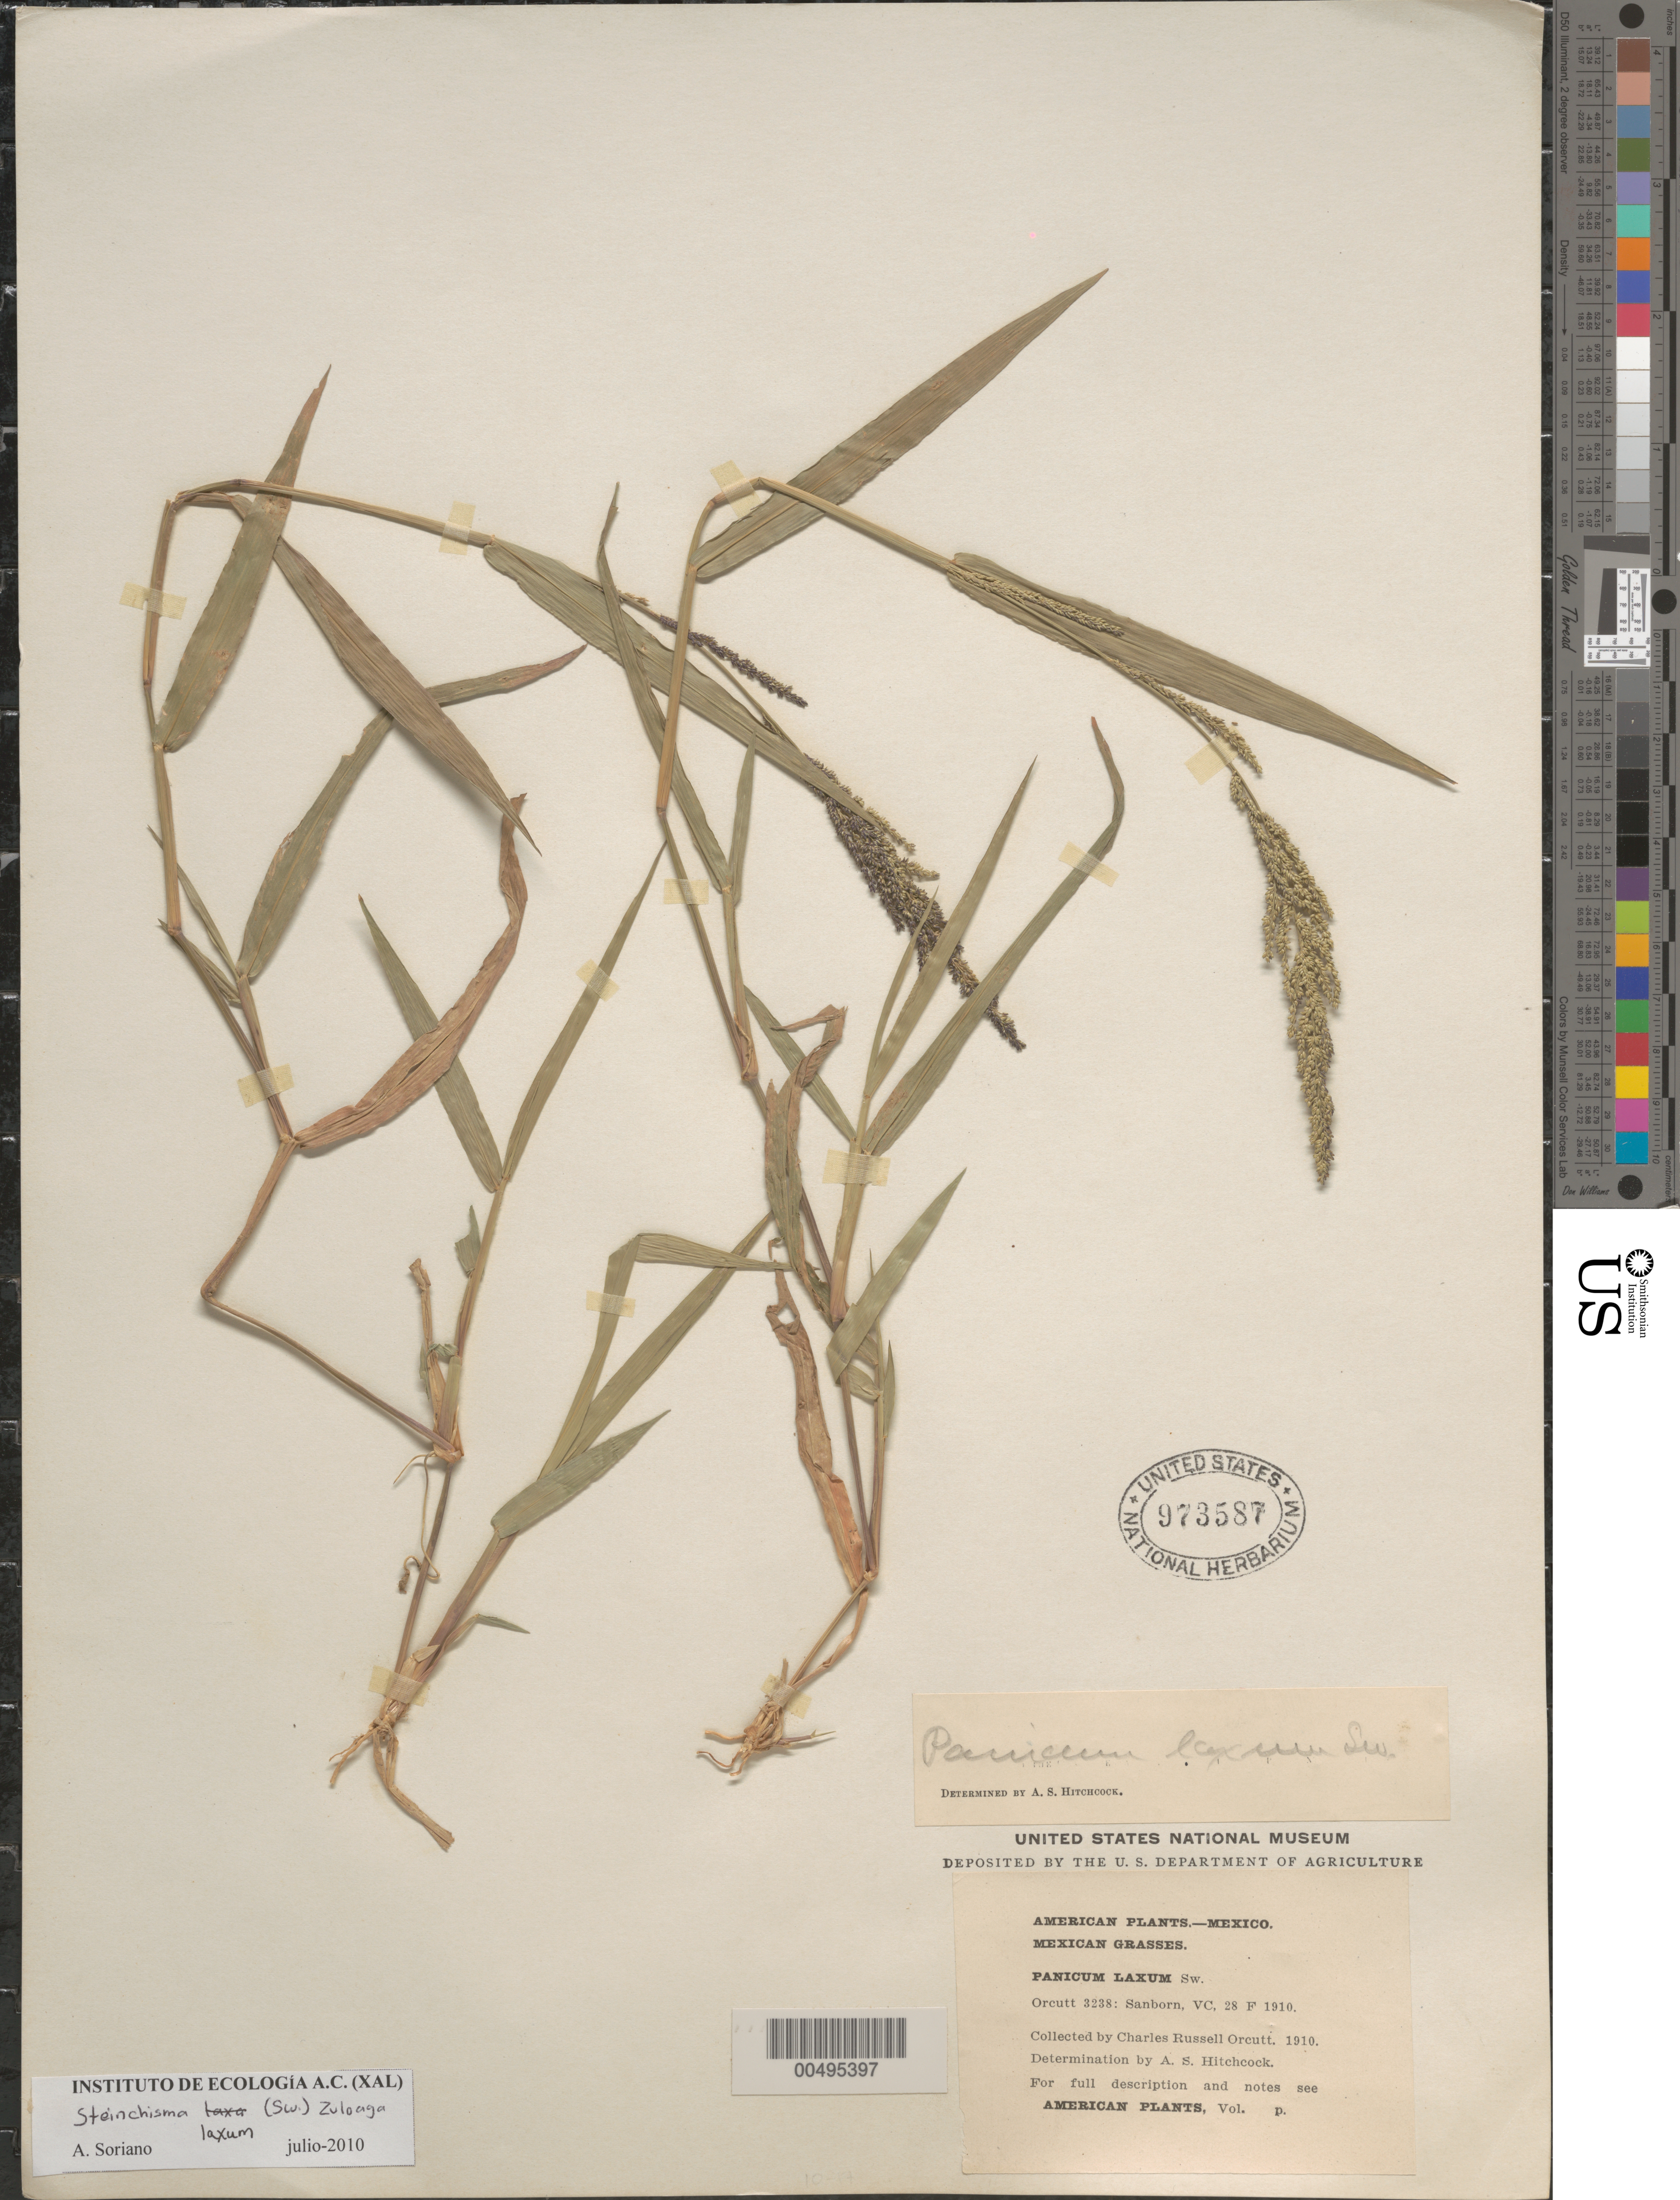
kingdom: Plantae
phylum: Tracheophyta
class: Liliopsida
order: Poales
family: Poaceae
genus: Panicum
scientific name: Panicum laxum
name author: Sw.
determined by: Hitchcock, Albert S.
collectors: C. R. Orcutt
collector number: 3238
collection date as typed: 28 Feb 1910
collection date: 1910-02-28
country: Mexico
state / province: Veracruz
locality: Sanborn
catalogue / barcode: US 973587